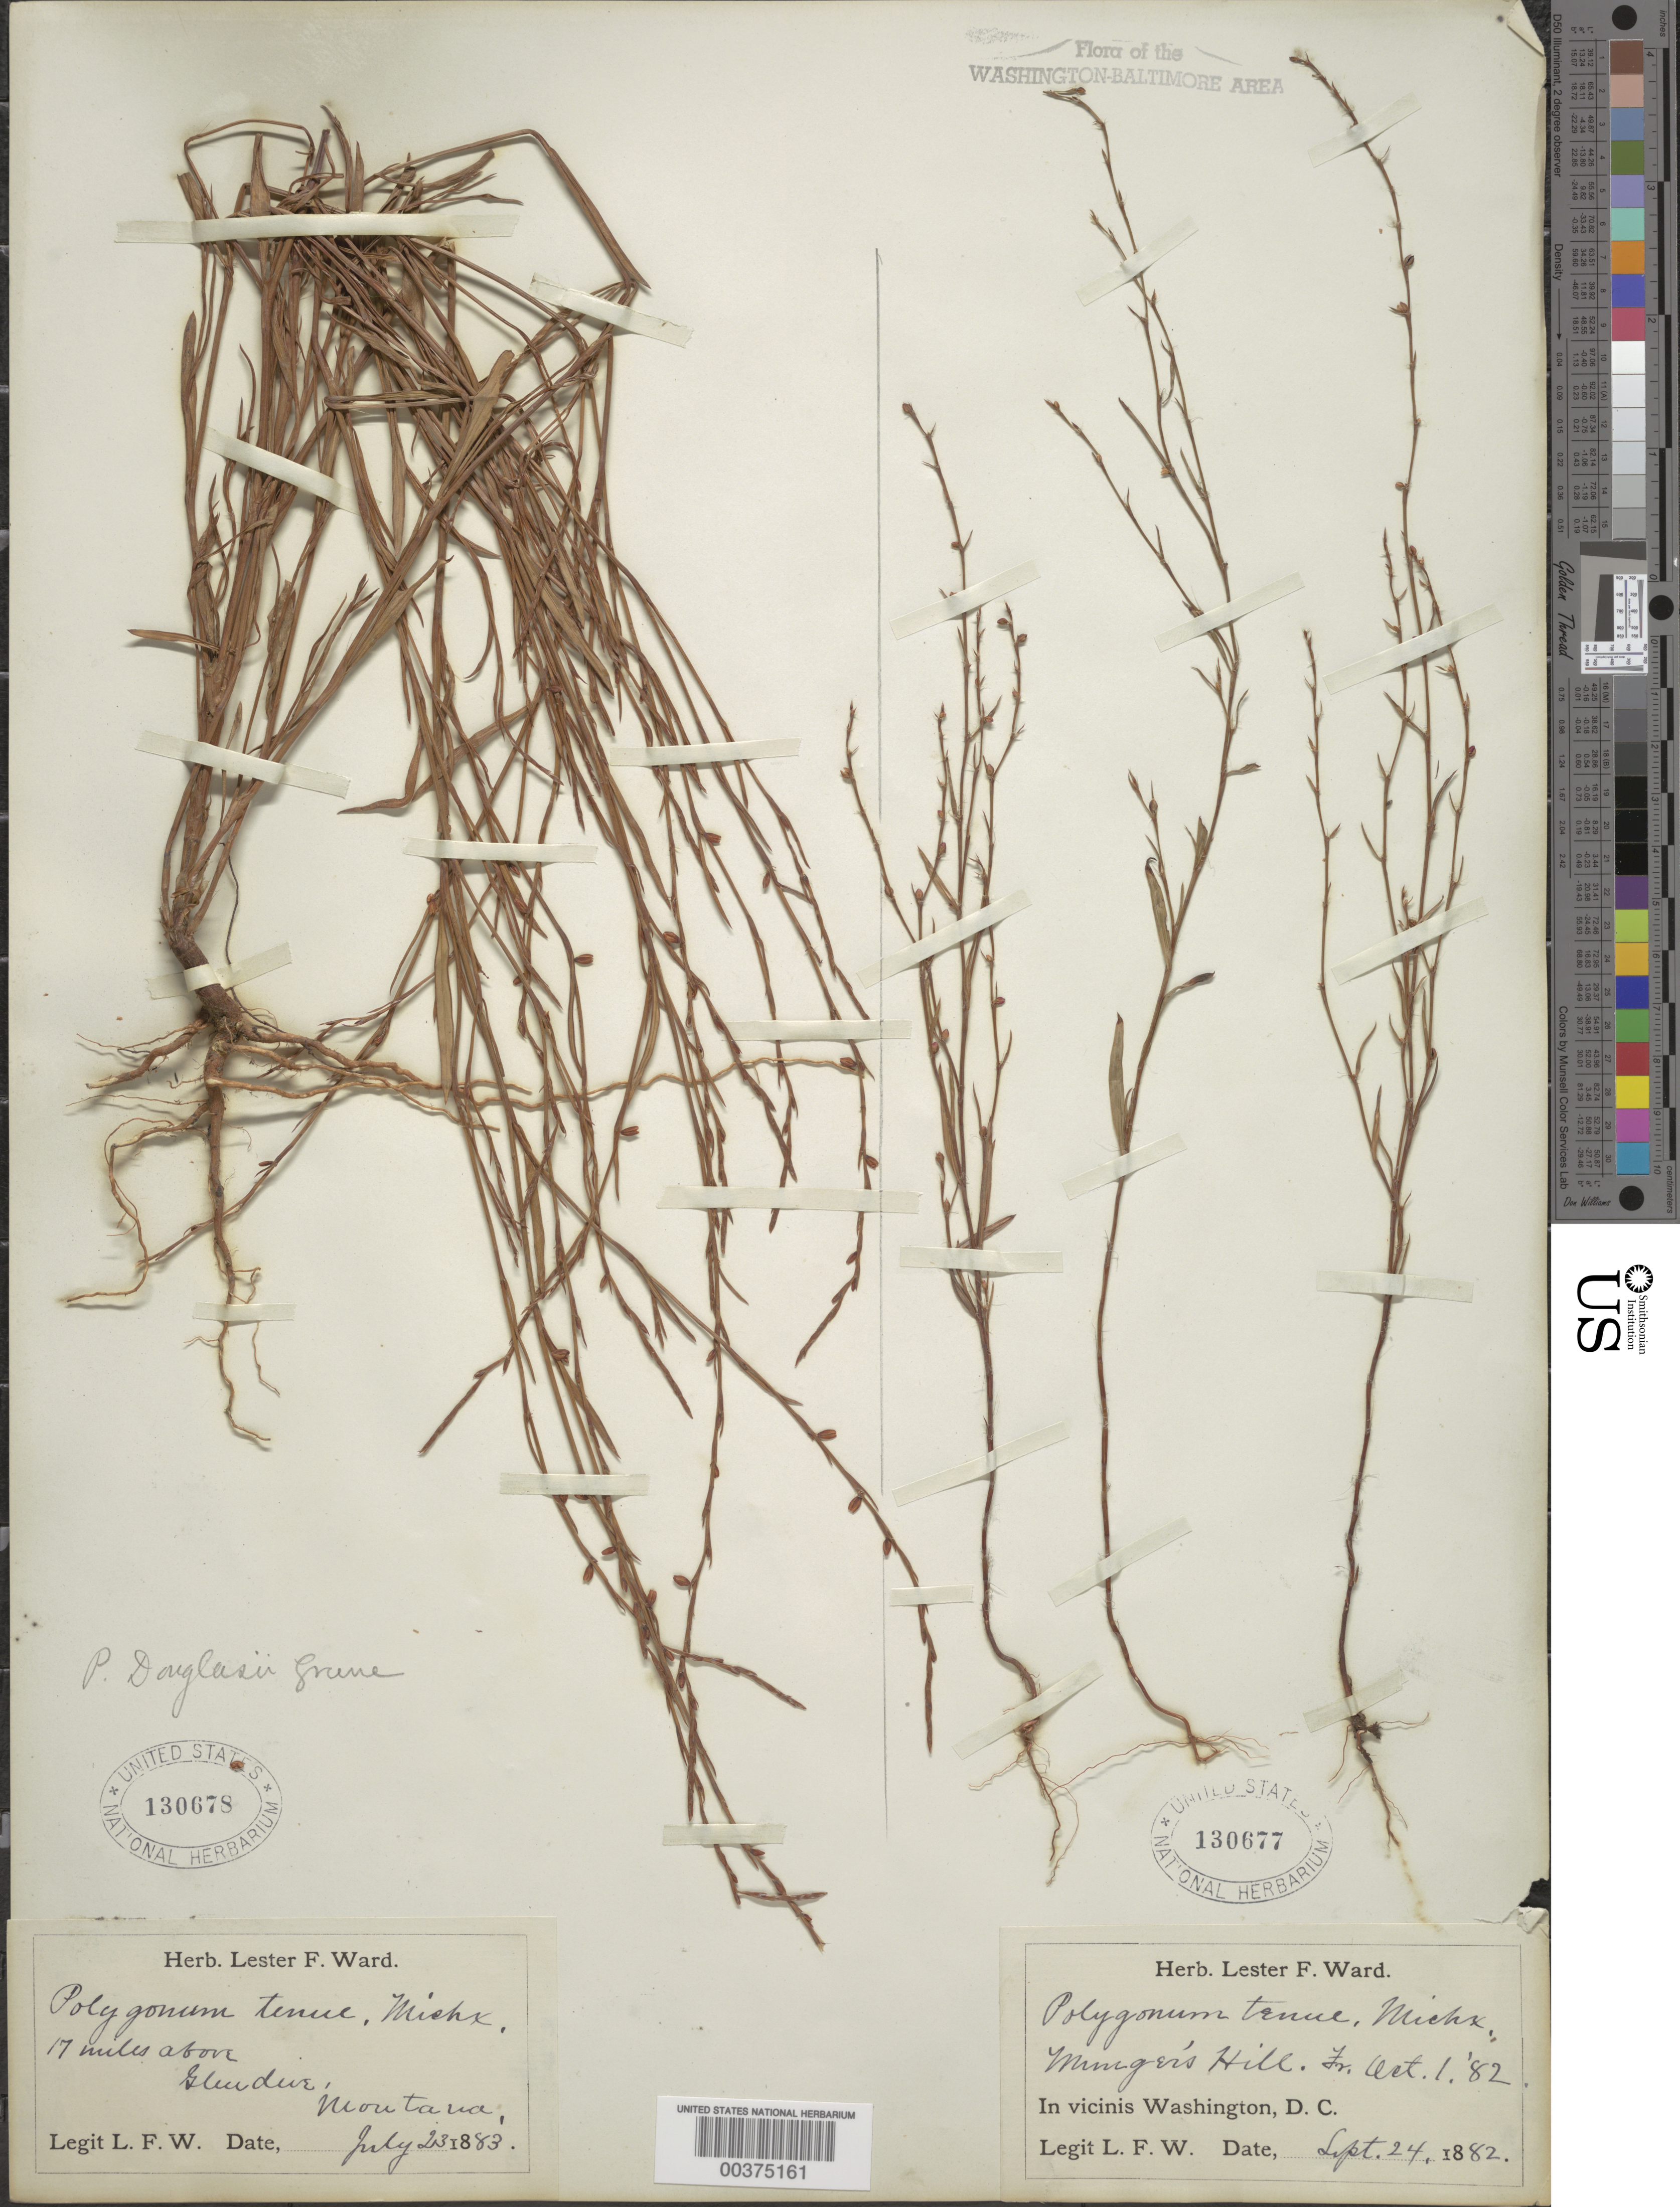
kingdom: Plantae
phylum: Tracheophyta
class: Magnoliopsida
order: Caryophyllales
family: Polygonaceae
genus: Polygonum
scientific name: Polygonum tenue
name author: F. Michx.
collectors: L. F. Ward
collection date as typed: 24 Sep 1882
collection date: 1882-09-24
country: United States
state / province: District of Columbia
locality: Mungers Hill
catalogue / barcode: US 130677